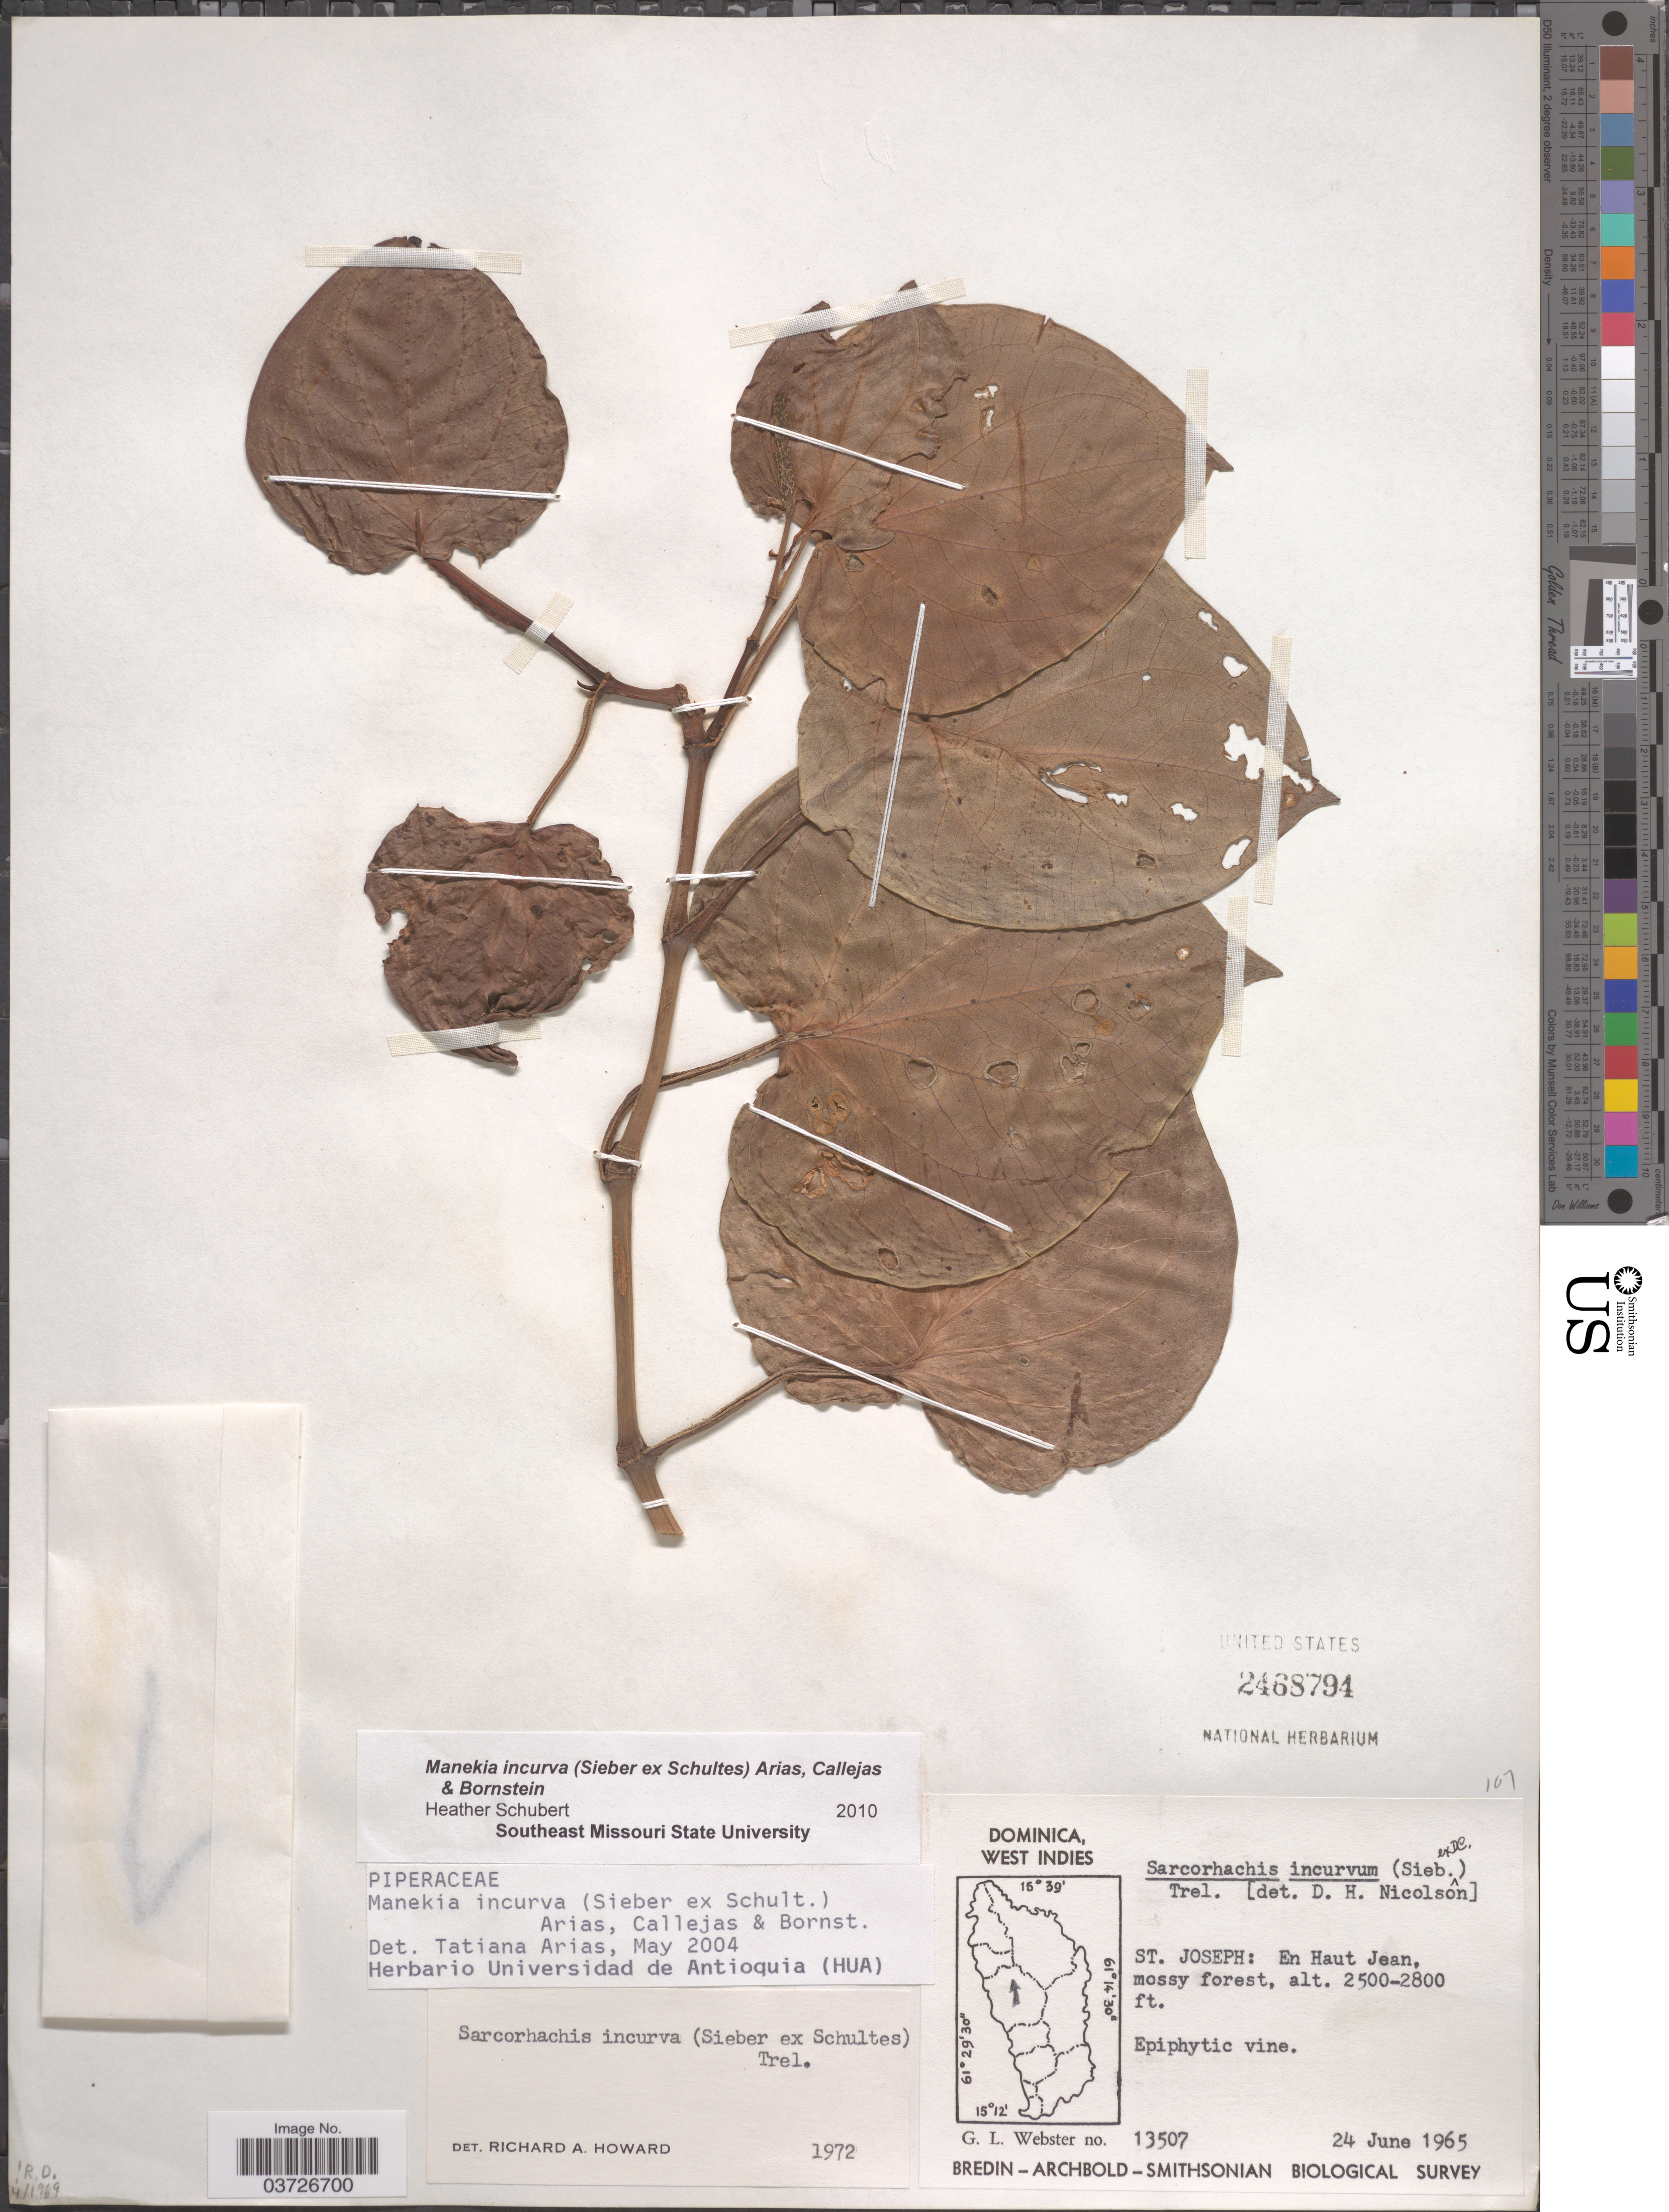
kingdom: Plantae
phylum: Tracheophyta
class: Magnoliopsida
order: Piperales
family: Piperaceae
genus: Manekia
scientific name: Manekia incurva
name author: (Sieber ex Schult.) T. Arias et al.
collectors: G. L. Webster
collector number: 13507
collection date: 1965-06-24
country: Dominica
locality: West Indies. St. Joseph: En Haut Jean.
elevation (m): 762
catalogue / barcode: US 2468794